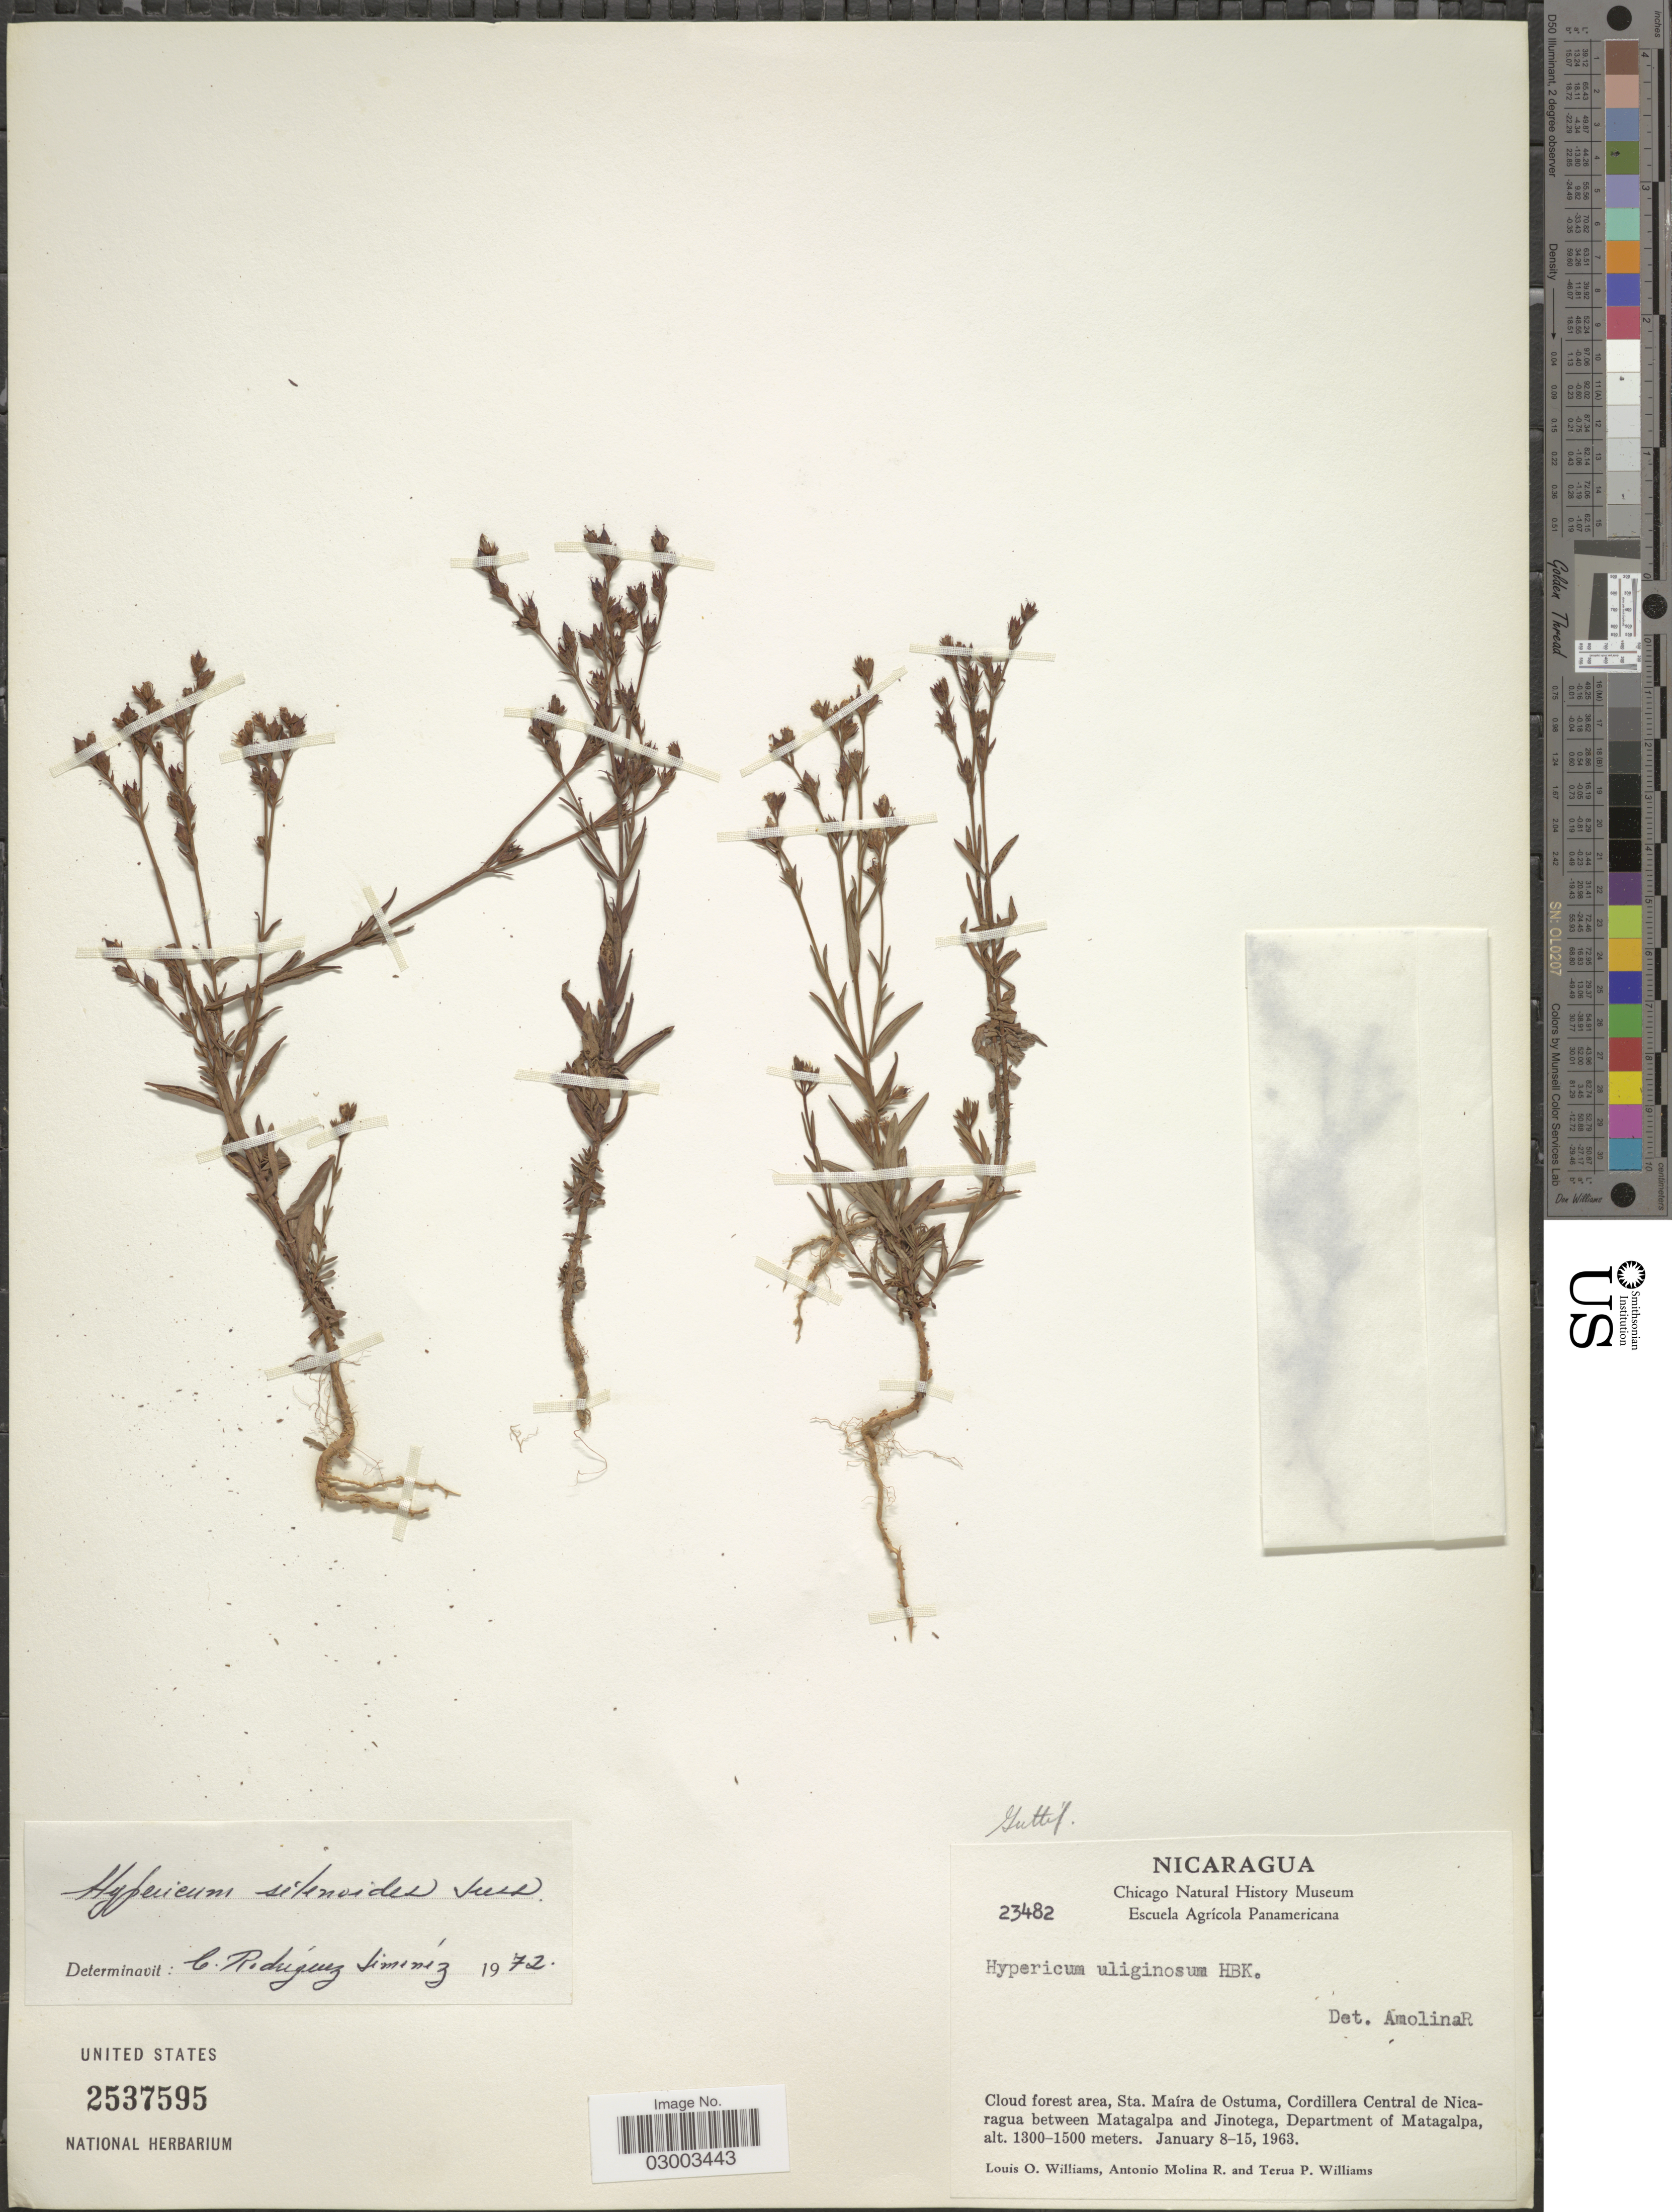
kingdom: Plantae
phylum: Tracheophyta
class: Magnoliopsida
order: Malpighiales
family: Hypericaceae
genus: Hypericum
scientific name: Hypericum silenoides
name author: Juss.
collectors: L. O. Williams, A. Molina R. & T. P. Williams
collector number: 23482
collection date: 1963-01-08/1963-01-15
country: Nicaragua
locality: Cloud forest area, Sta Maíra de ostuma, Cordillera Central de Nicaragua between Matagalpa and Jinotega, Department of Matagalpa.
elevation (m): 1300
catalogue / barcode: US 2537595